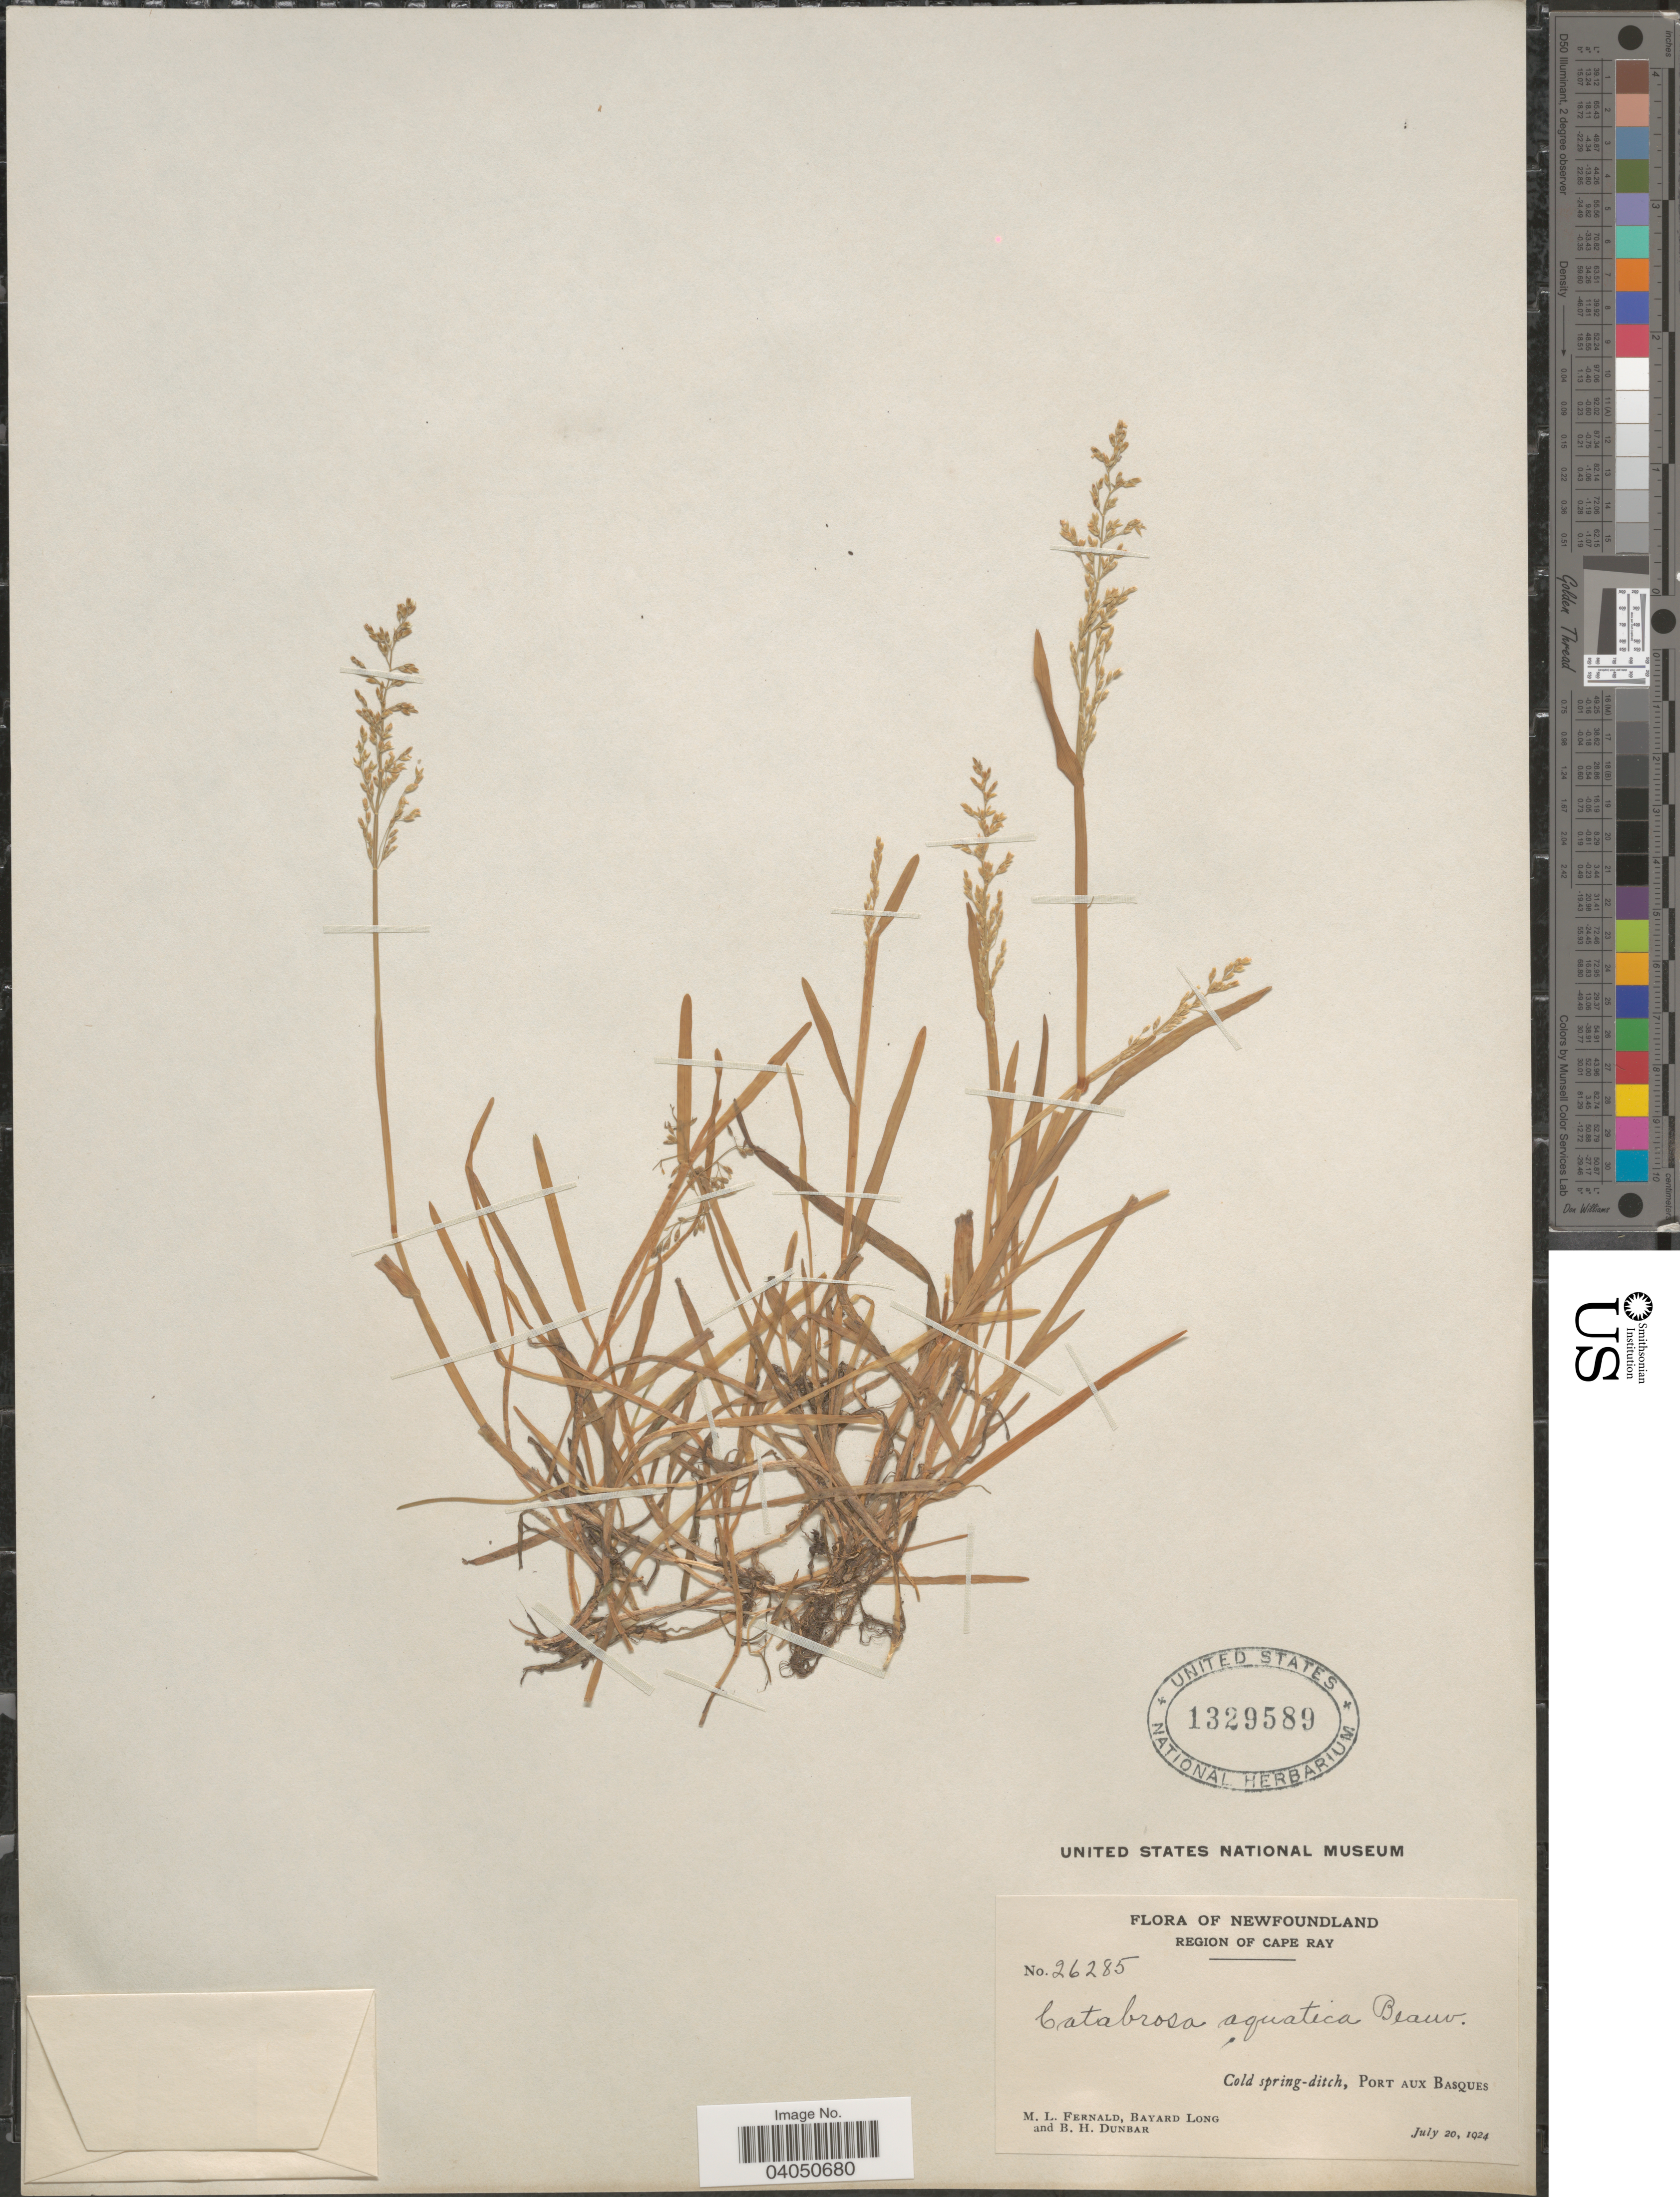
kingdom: Plantae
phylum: Tracheophyta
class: Liliopsida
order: Poales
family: Poaceae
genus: Catabrosa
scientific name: Catabrosa aquatica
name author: (L.) P. Beauv.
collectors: M. L. Fernald, B. Long & B. Dunbar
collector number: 26285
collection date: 1924-07-20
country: Canada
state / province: Newfoundland and Labrador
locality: Region of Cape Ray. Cold spring-ditch, Port aux Basques.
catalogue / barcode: US 1329589